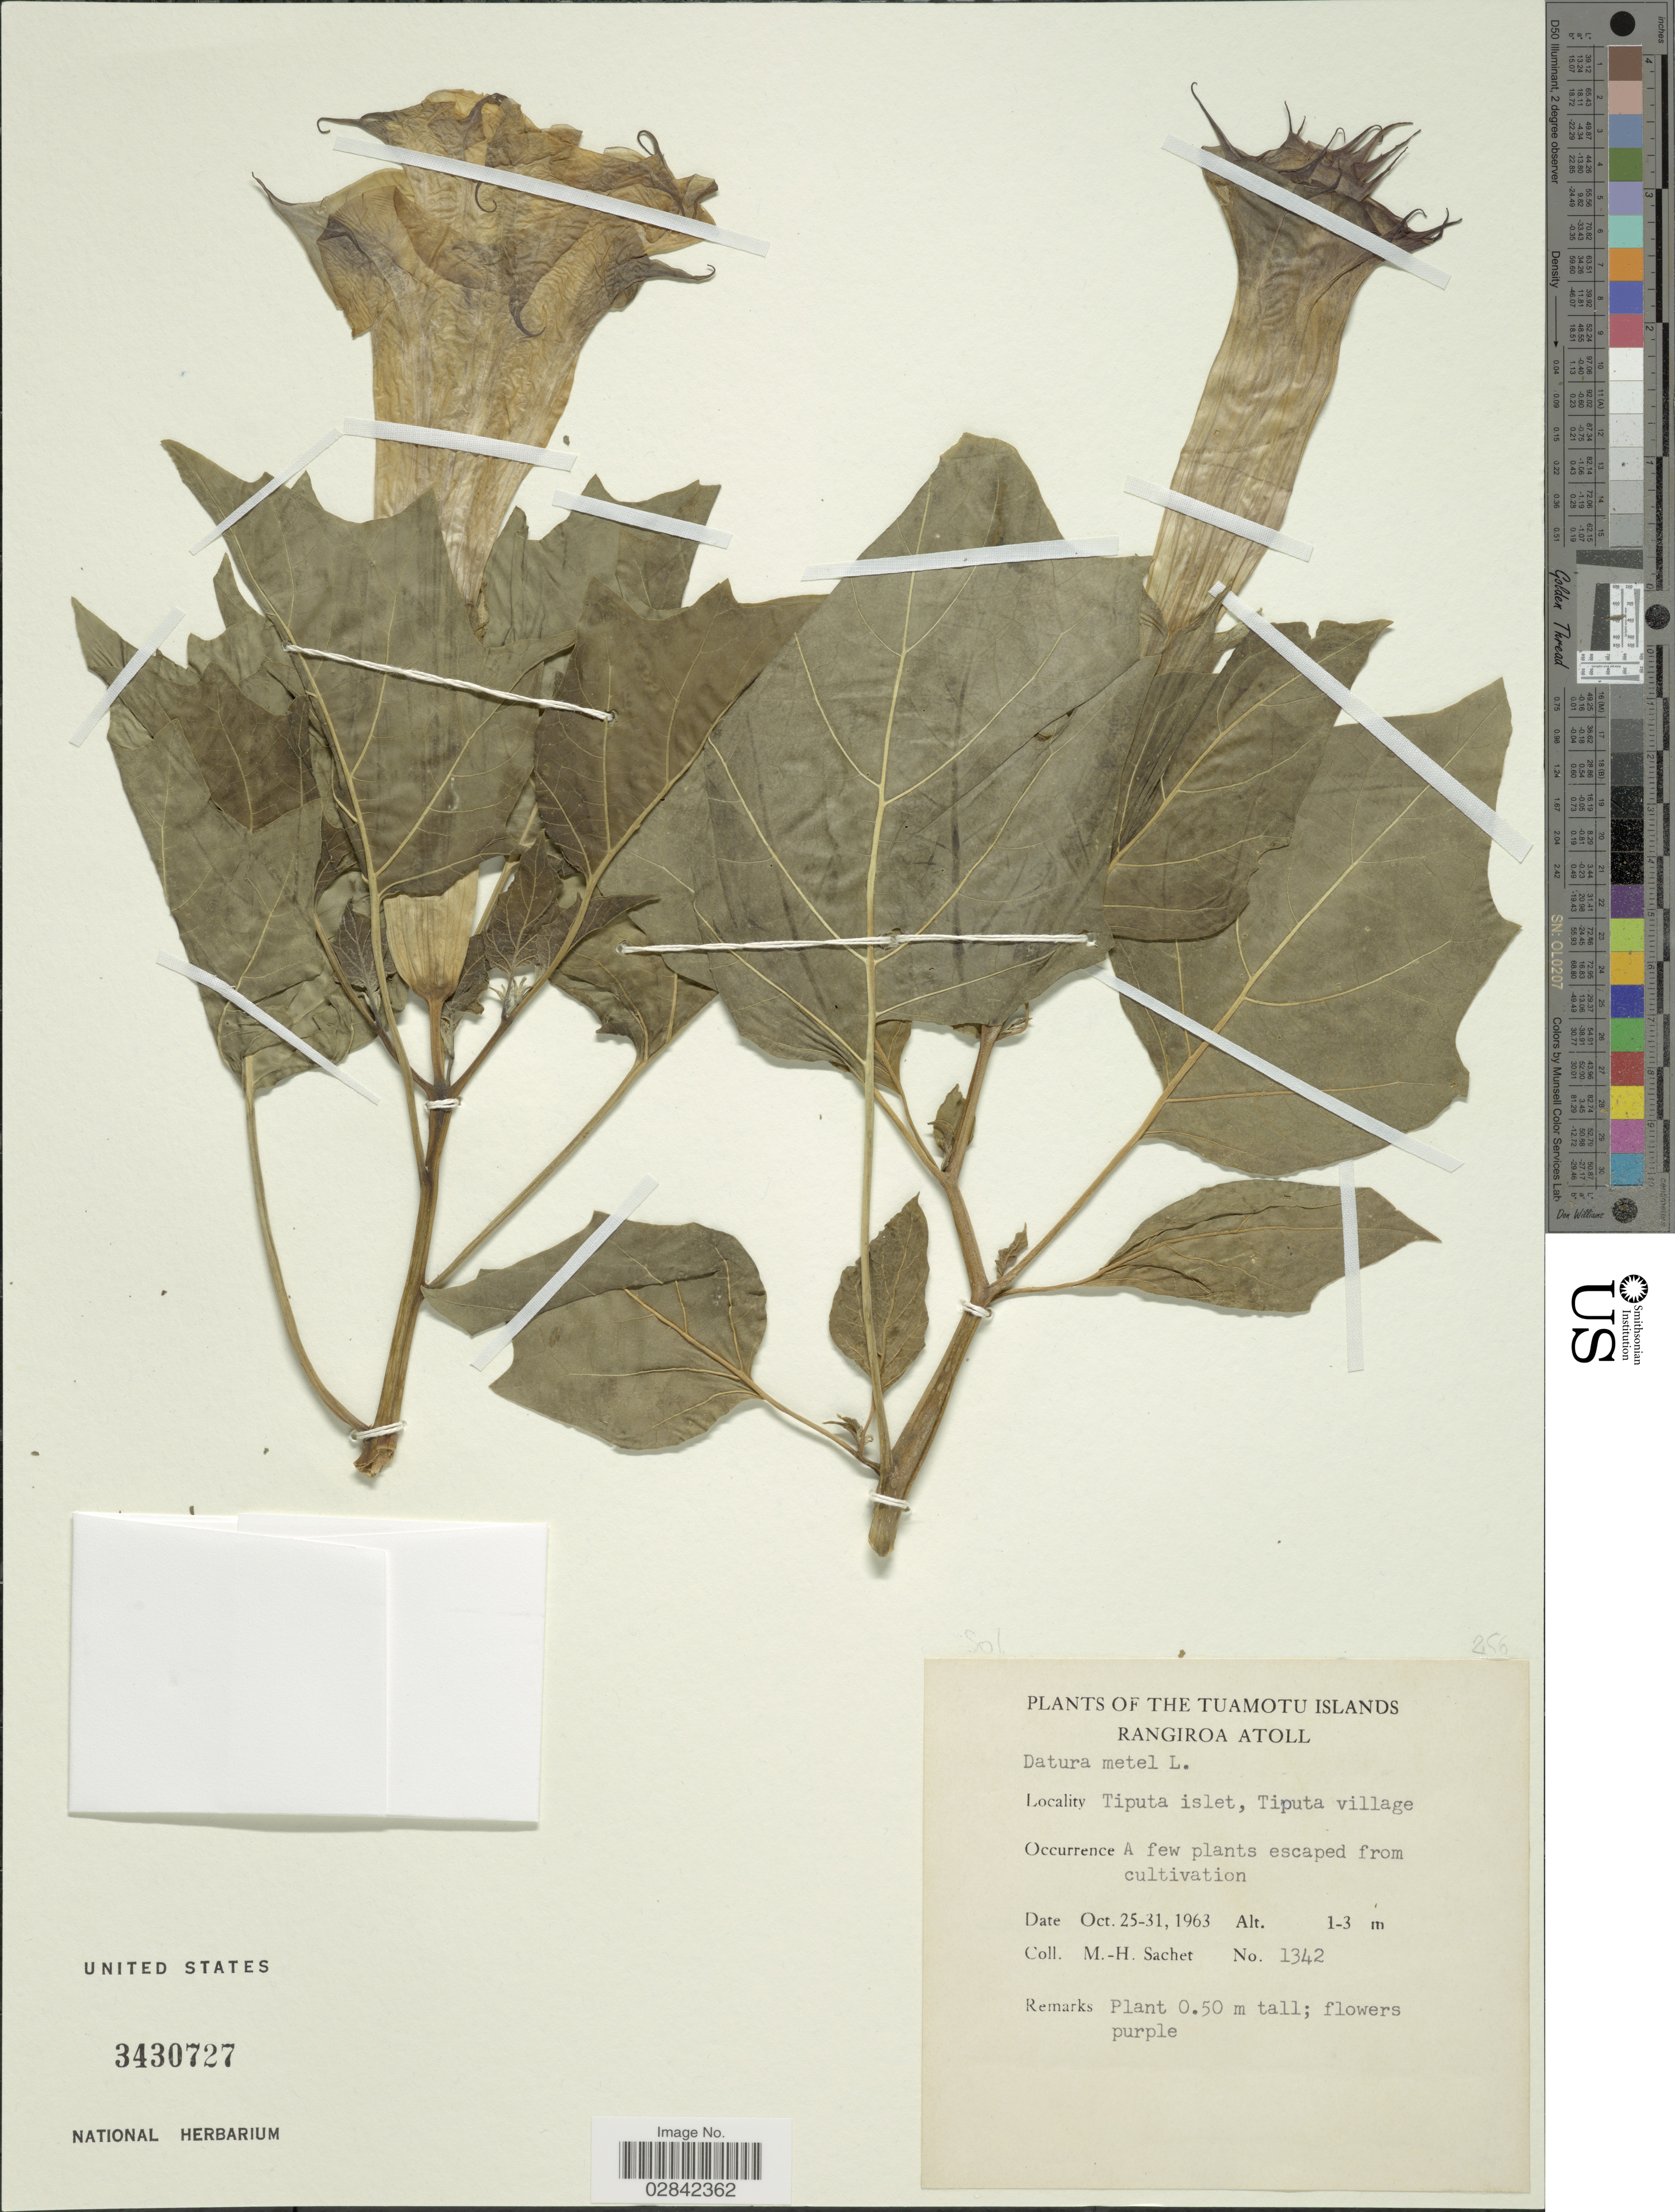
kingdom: Plantae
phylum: Tracheophyta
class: Magnoliopsida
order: Solanales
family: Solanaceae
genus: Datura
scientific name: Datura metel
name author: L.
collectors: M.-H. Sachet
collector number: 1342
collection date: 1963-10-25/1963-10-31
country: French Polynesia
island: Rangiroa [Deans] Atoll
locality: The Tuamotu Islands, Rangiroa Atoll, Tiputa islet, Tipita village.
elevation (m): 1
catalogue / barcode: US 3430727